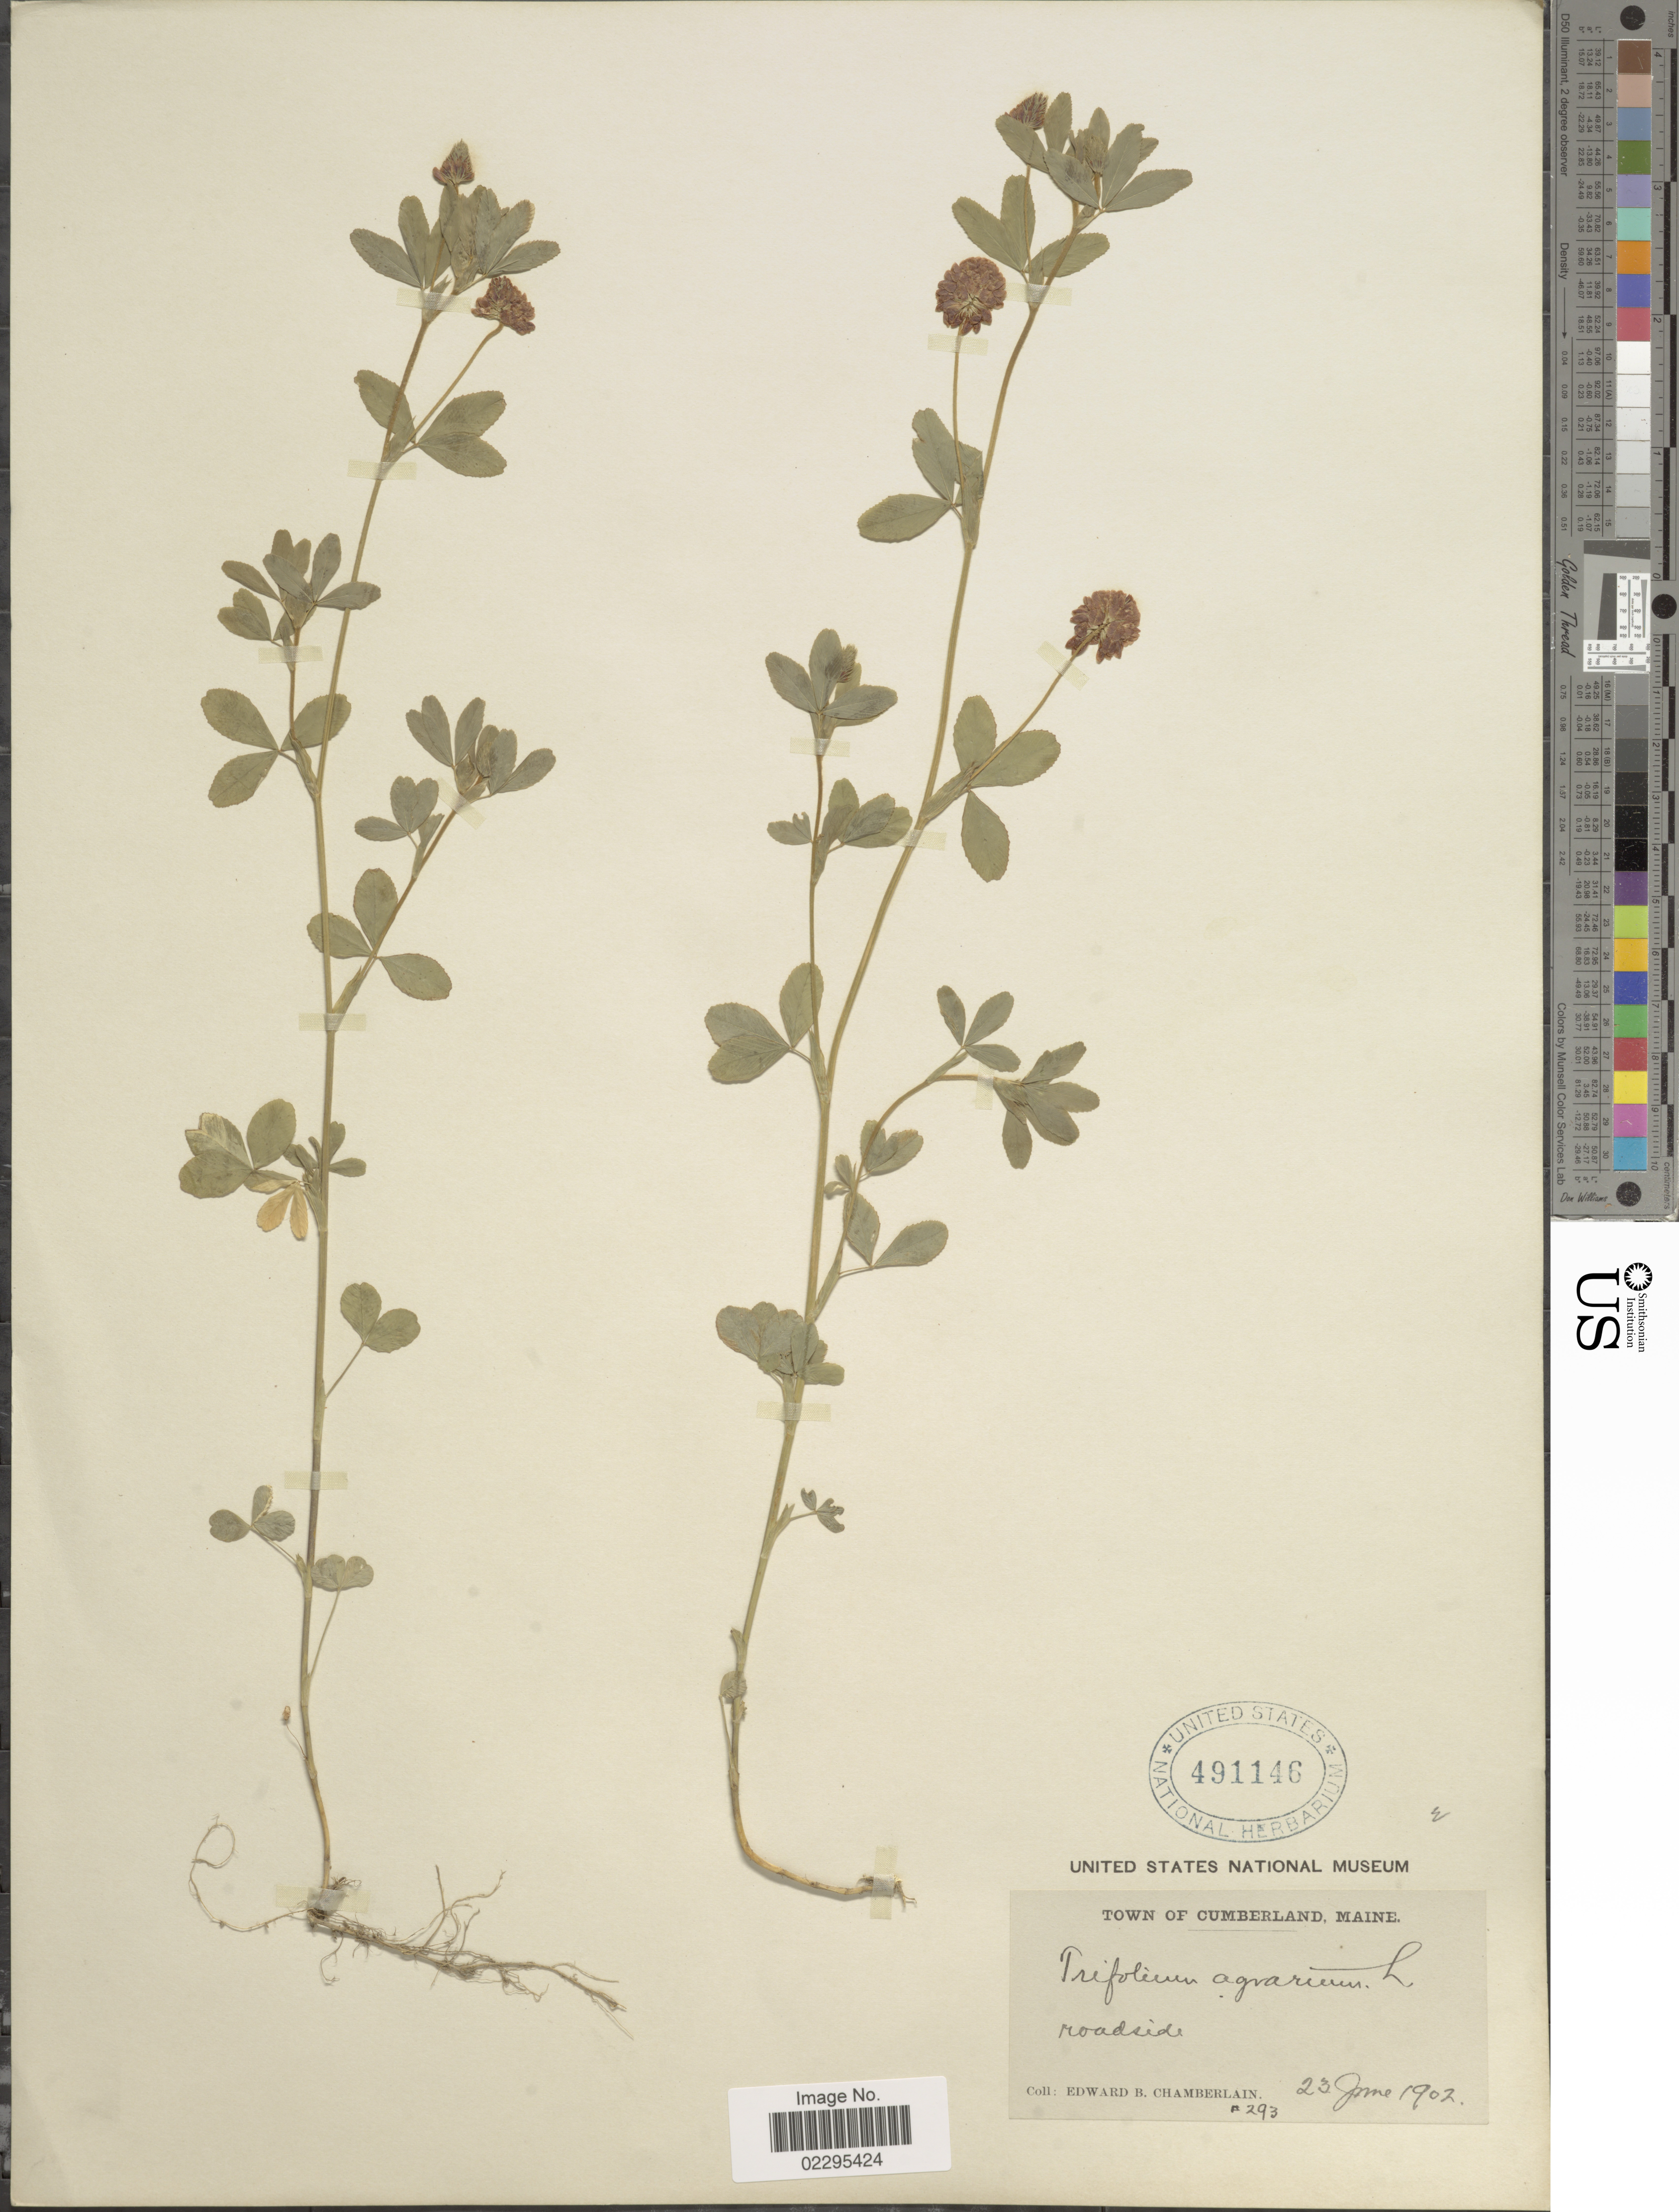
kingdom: Plantae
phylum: Tracheophyta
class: Magnoliopsida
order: Fabales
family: Fabaceae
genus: Trifolium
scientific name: Trifolium agrarium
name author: L.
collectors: E. Chamberlain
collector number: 293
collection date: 1902-06-23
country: United States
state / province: Maine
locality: Town of Cumberland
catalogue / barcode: US 491146